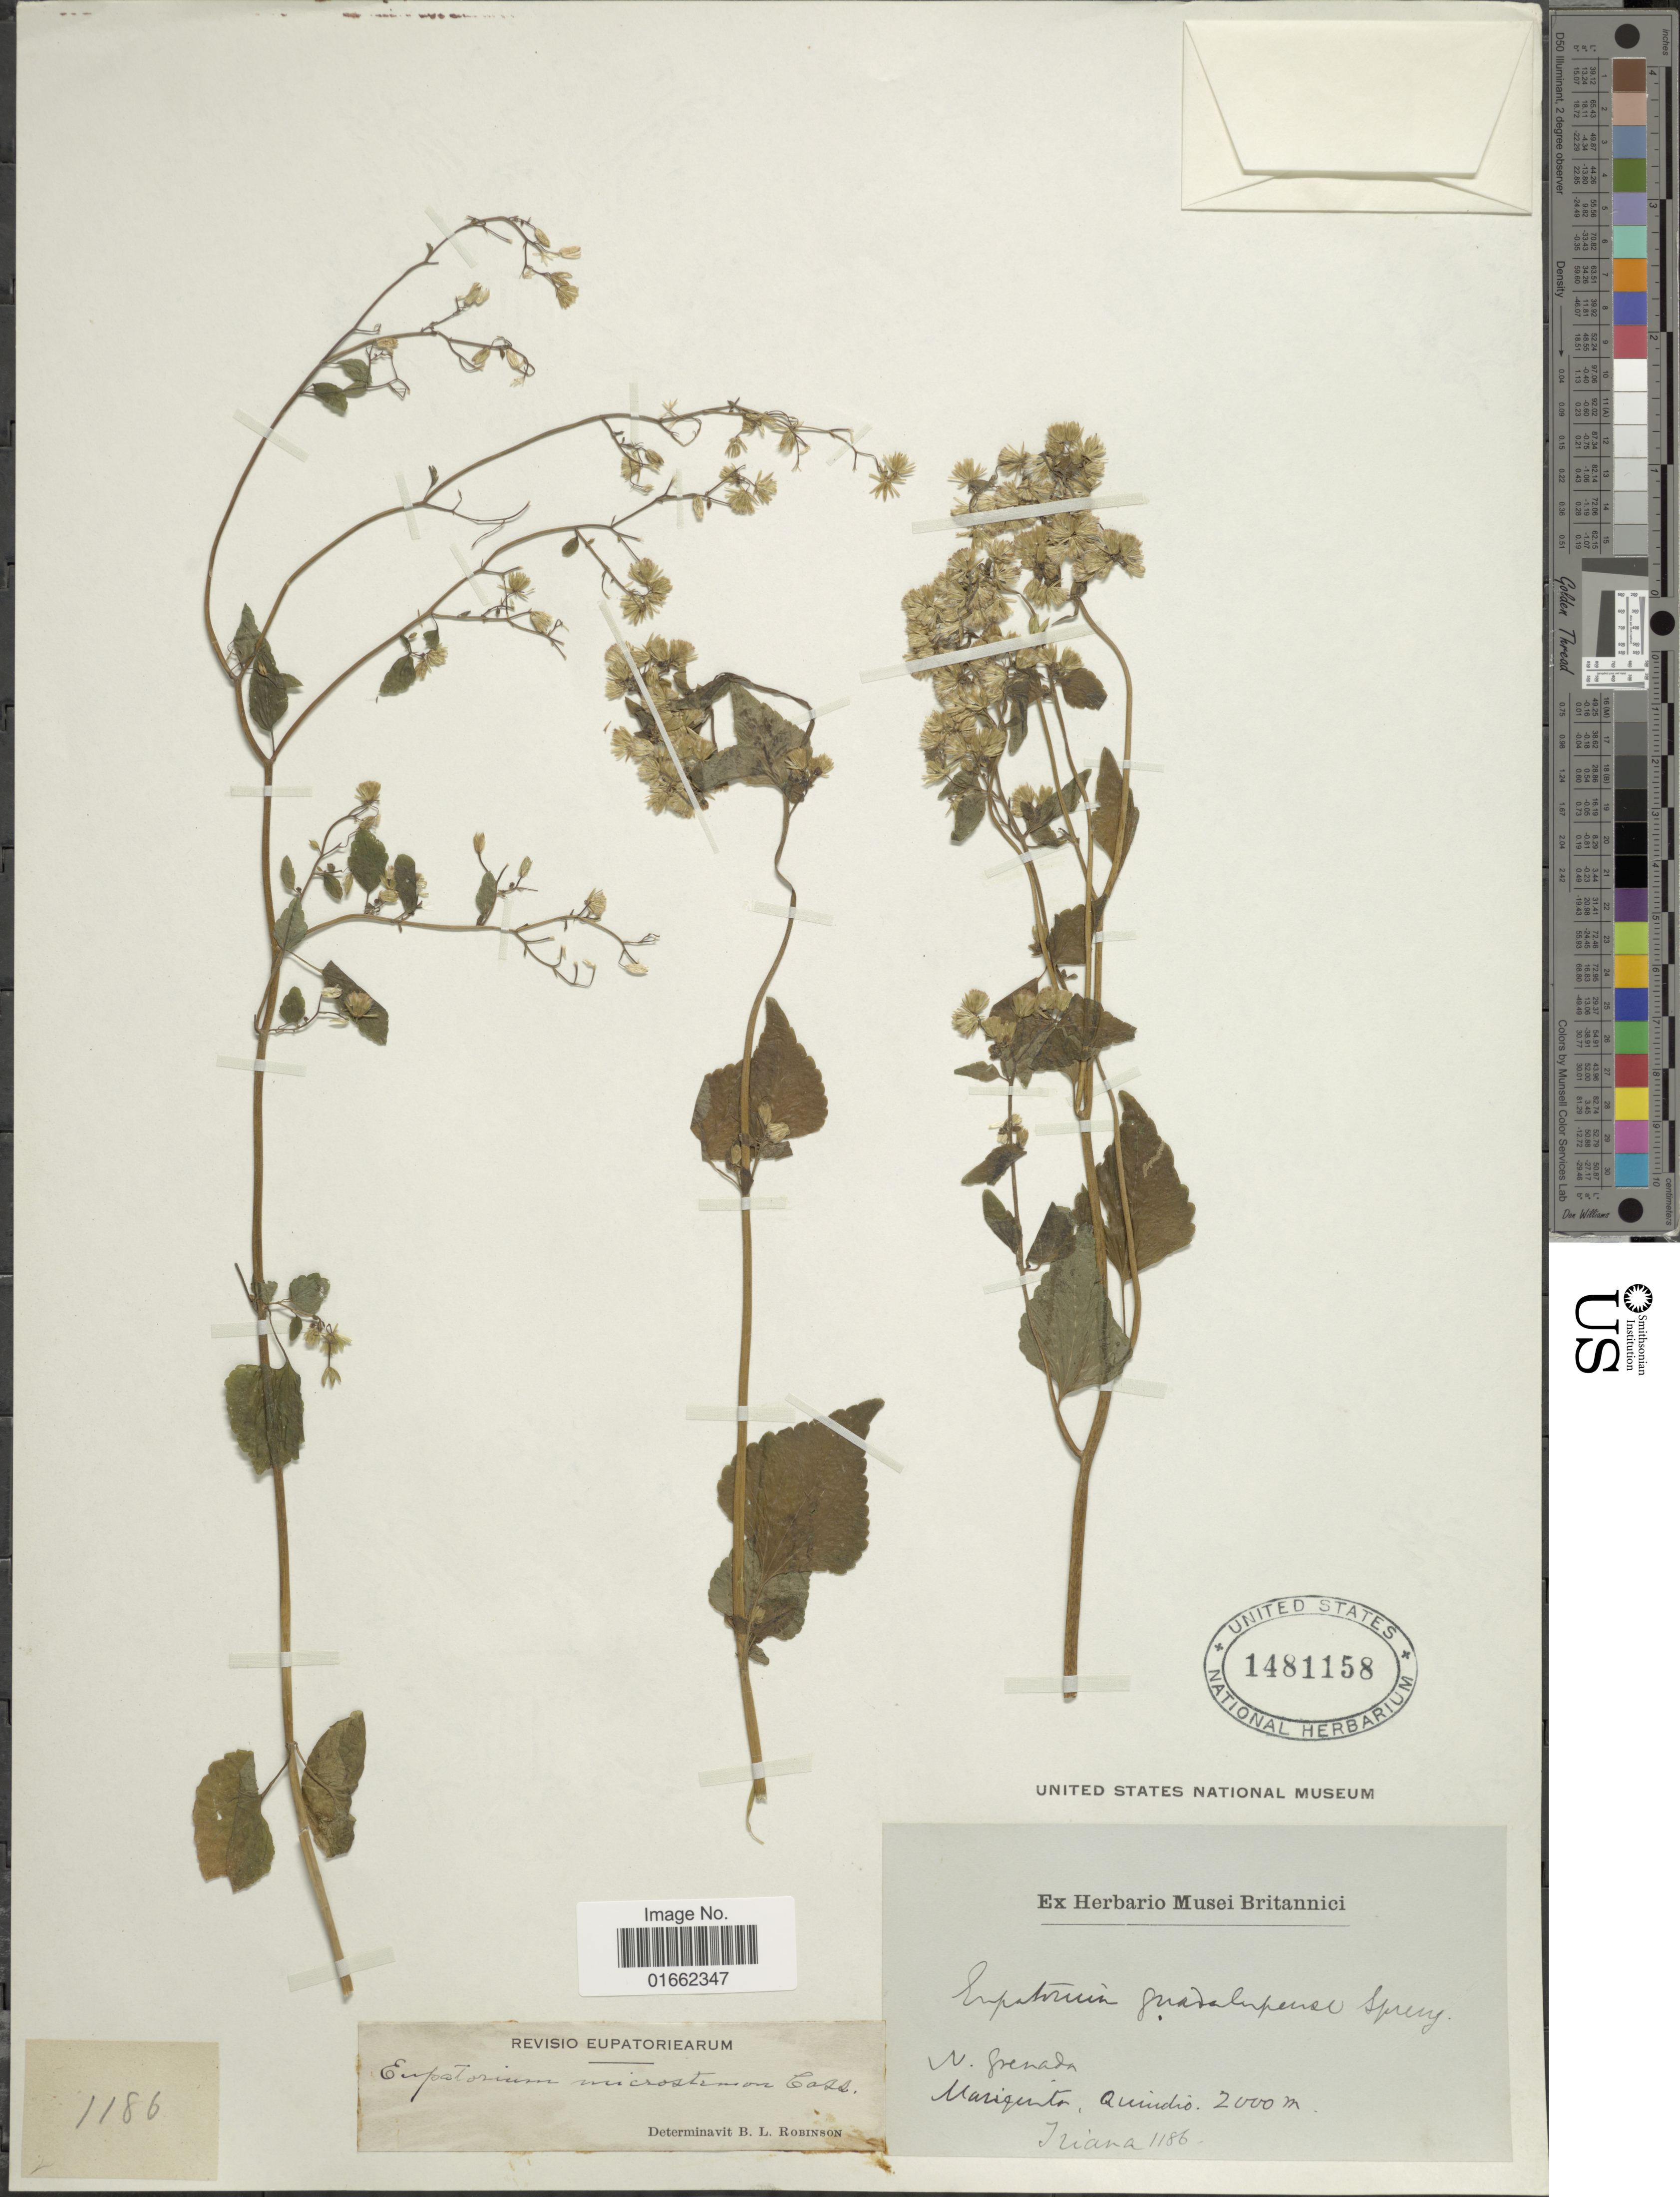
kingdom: Plantae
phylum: Tracheophyta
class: Magnoliopsida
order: Asterales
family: Asteraceae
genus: Fleischmannia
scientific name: Fleischmannia microstemon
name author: (Cass.) R.M. King & H. Rob.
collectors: Triana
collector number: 1186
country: Colombia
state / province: Quindío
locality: N. Grenada. Mariqueta, Quindio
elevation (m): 2000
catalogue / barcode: US 1481158